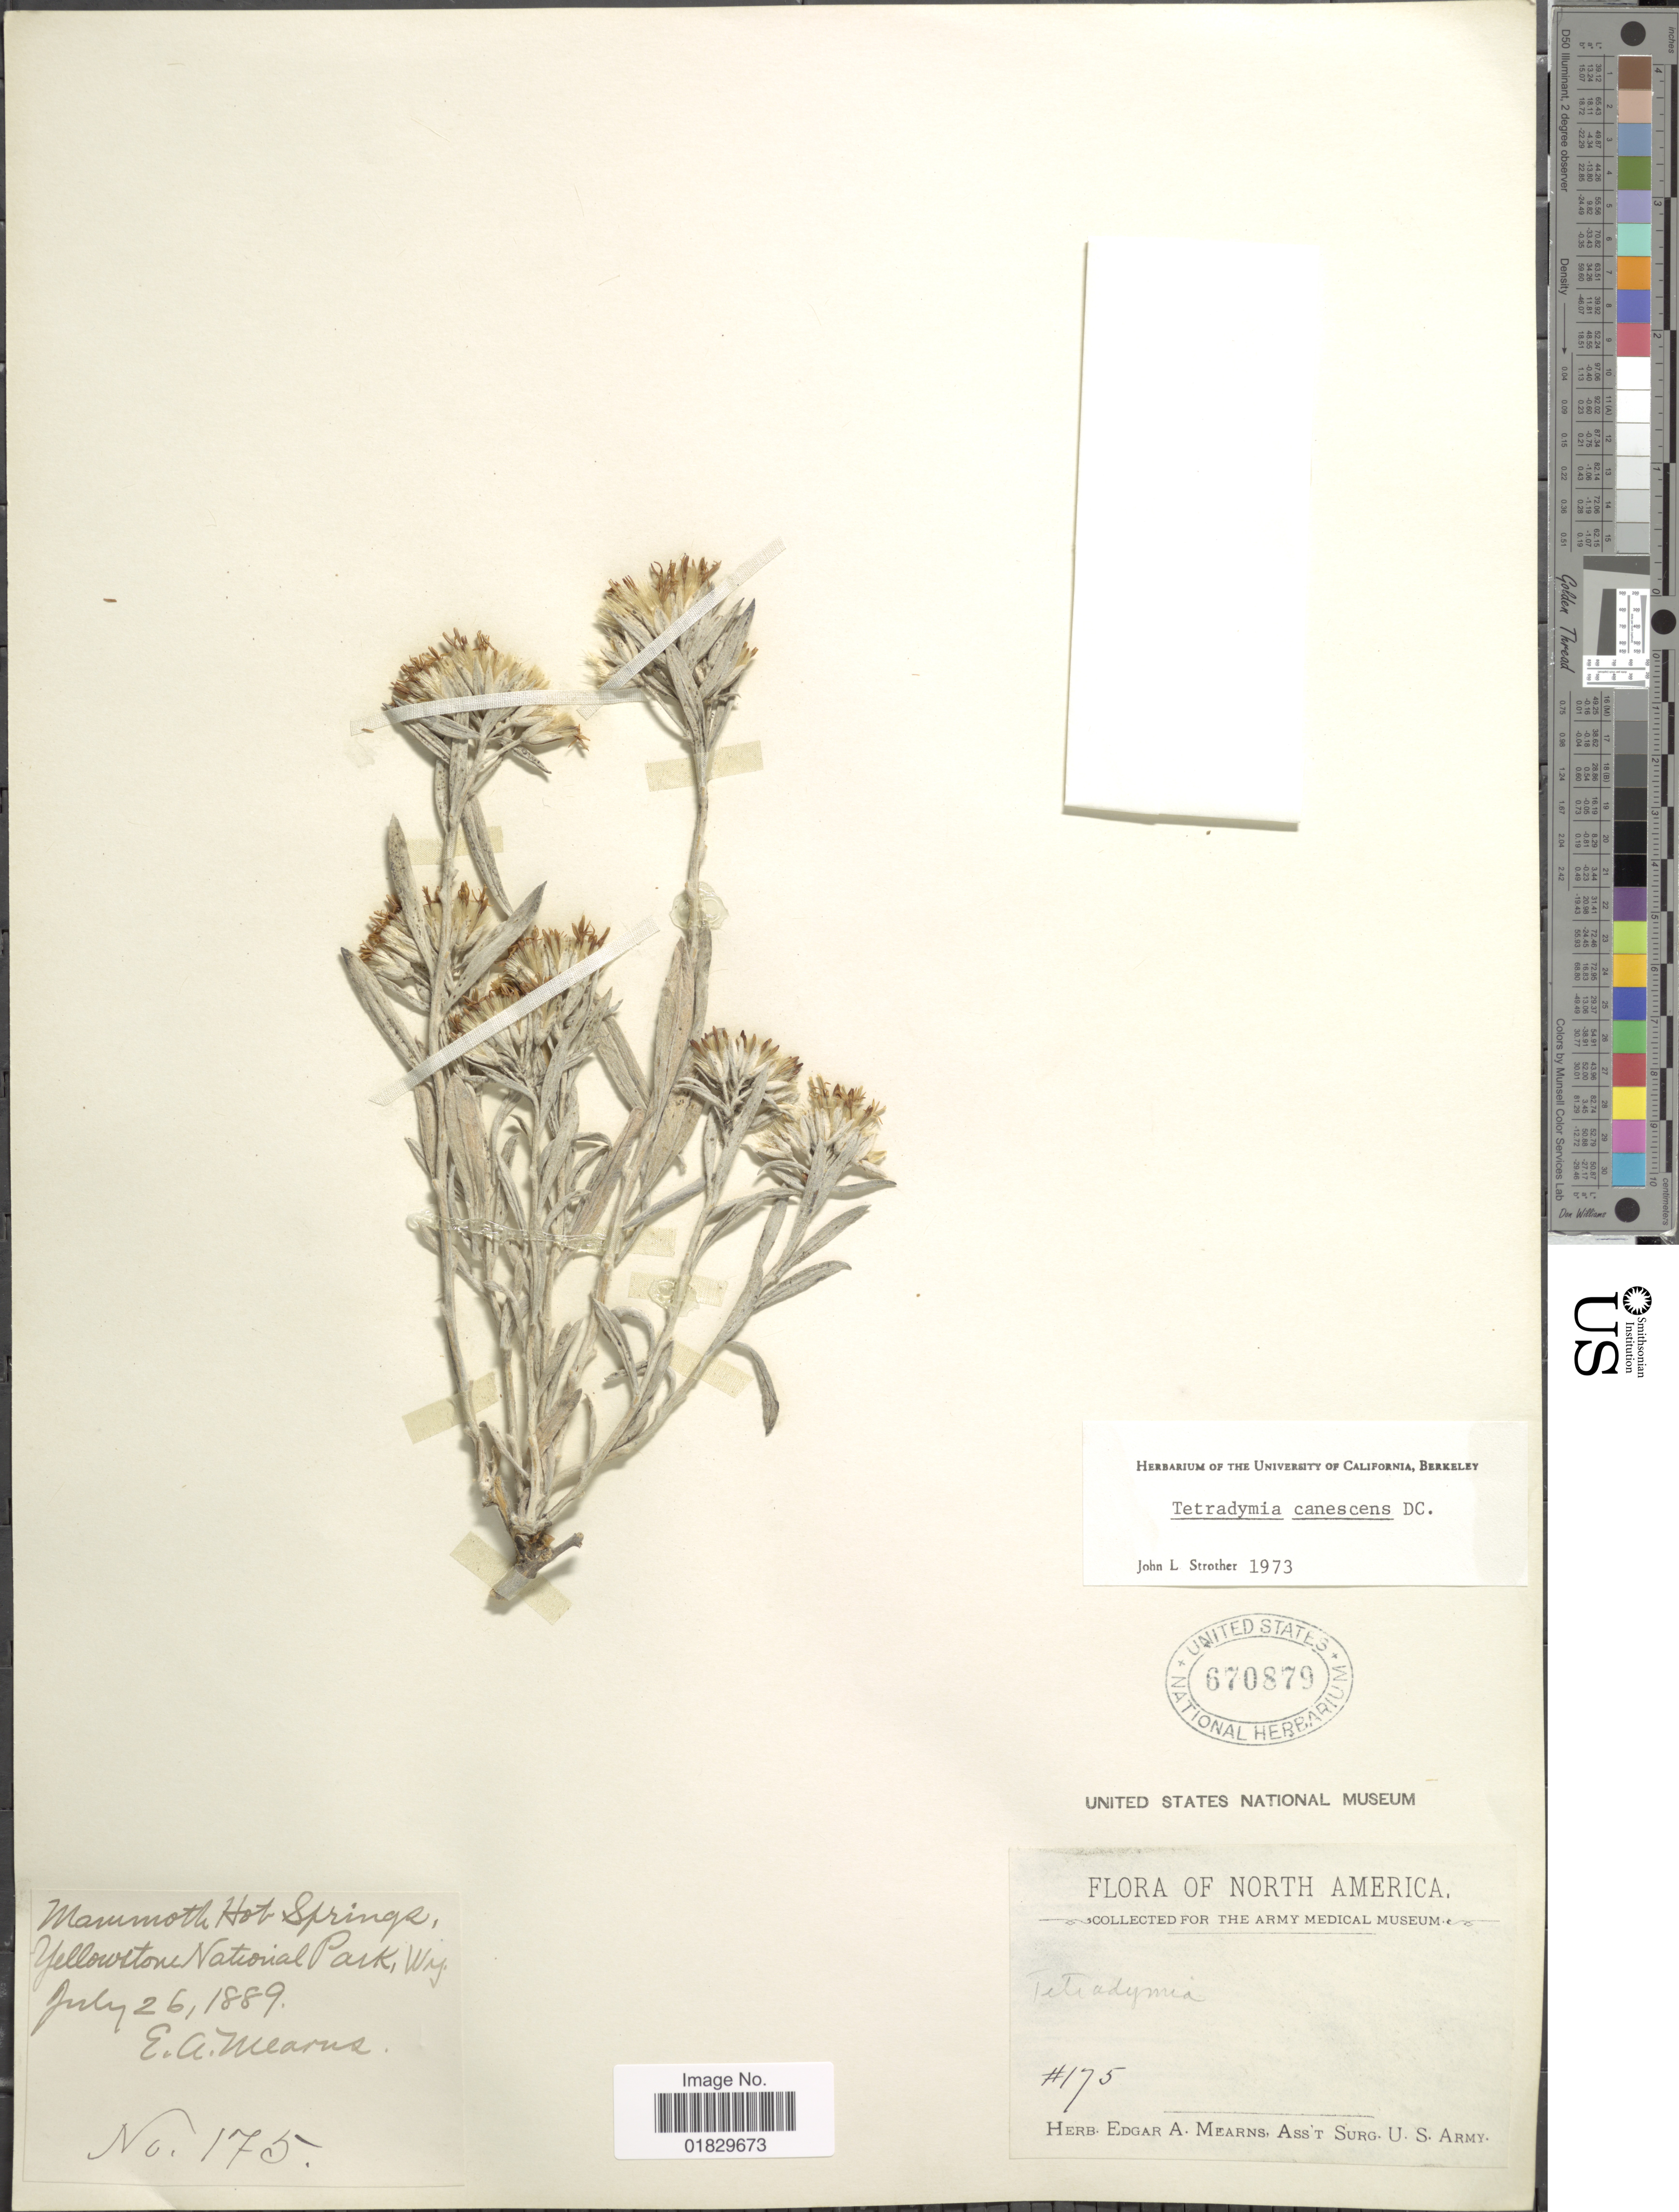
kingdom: Plantae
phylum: Tracheophyta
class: Magnoliopsida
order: Asterales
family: Asteraceae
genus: Tetradymia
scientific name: Tetradymia canescens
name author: DC.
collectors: E. A. Mearns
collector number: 175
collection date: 1889-07-26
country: United States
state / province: Wyoming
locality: Mammoth Hot Springs, Yellowstone National Park, Wyo.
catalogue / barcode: US 670879